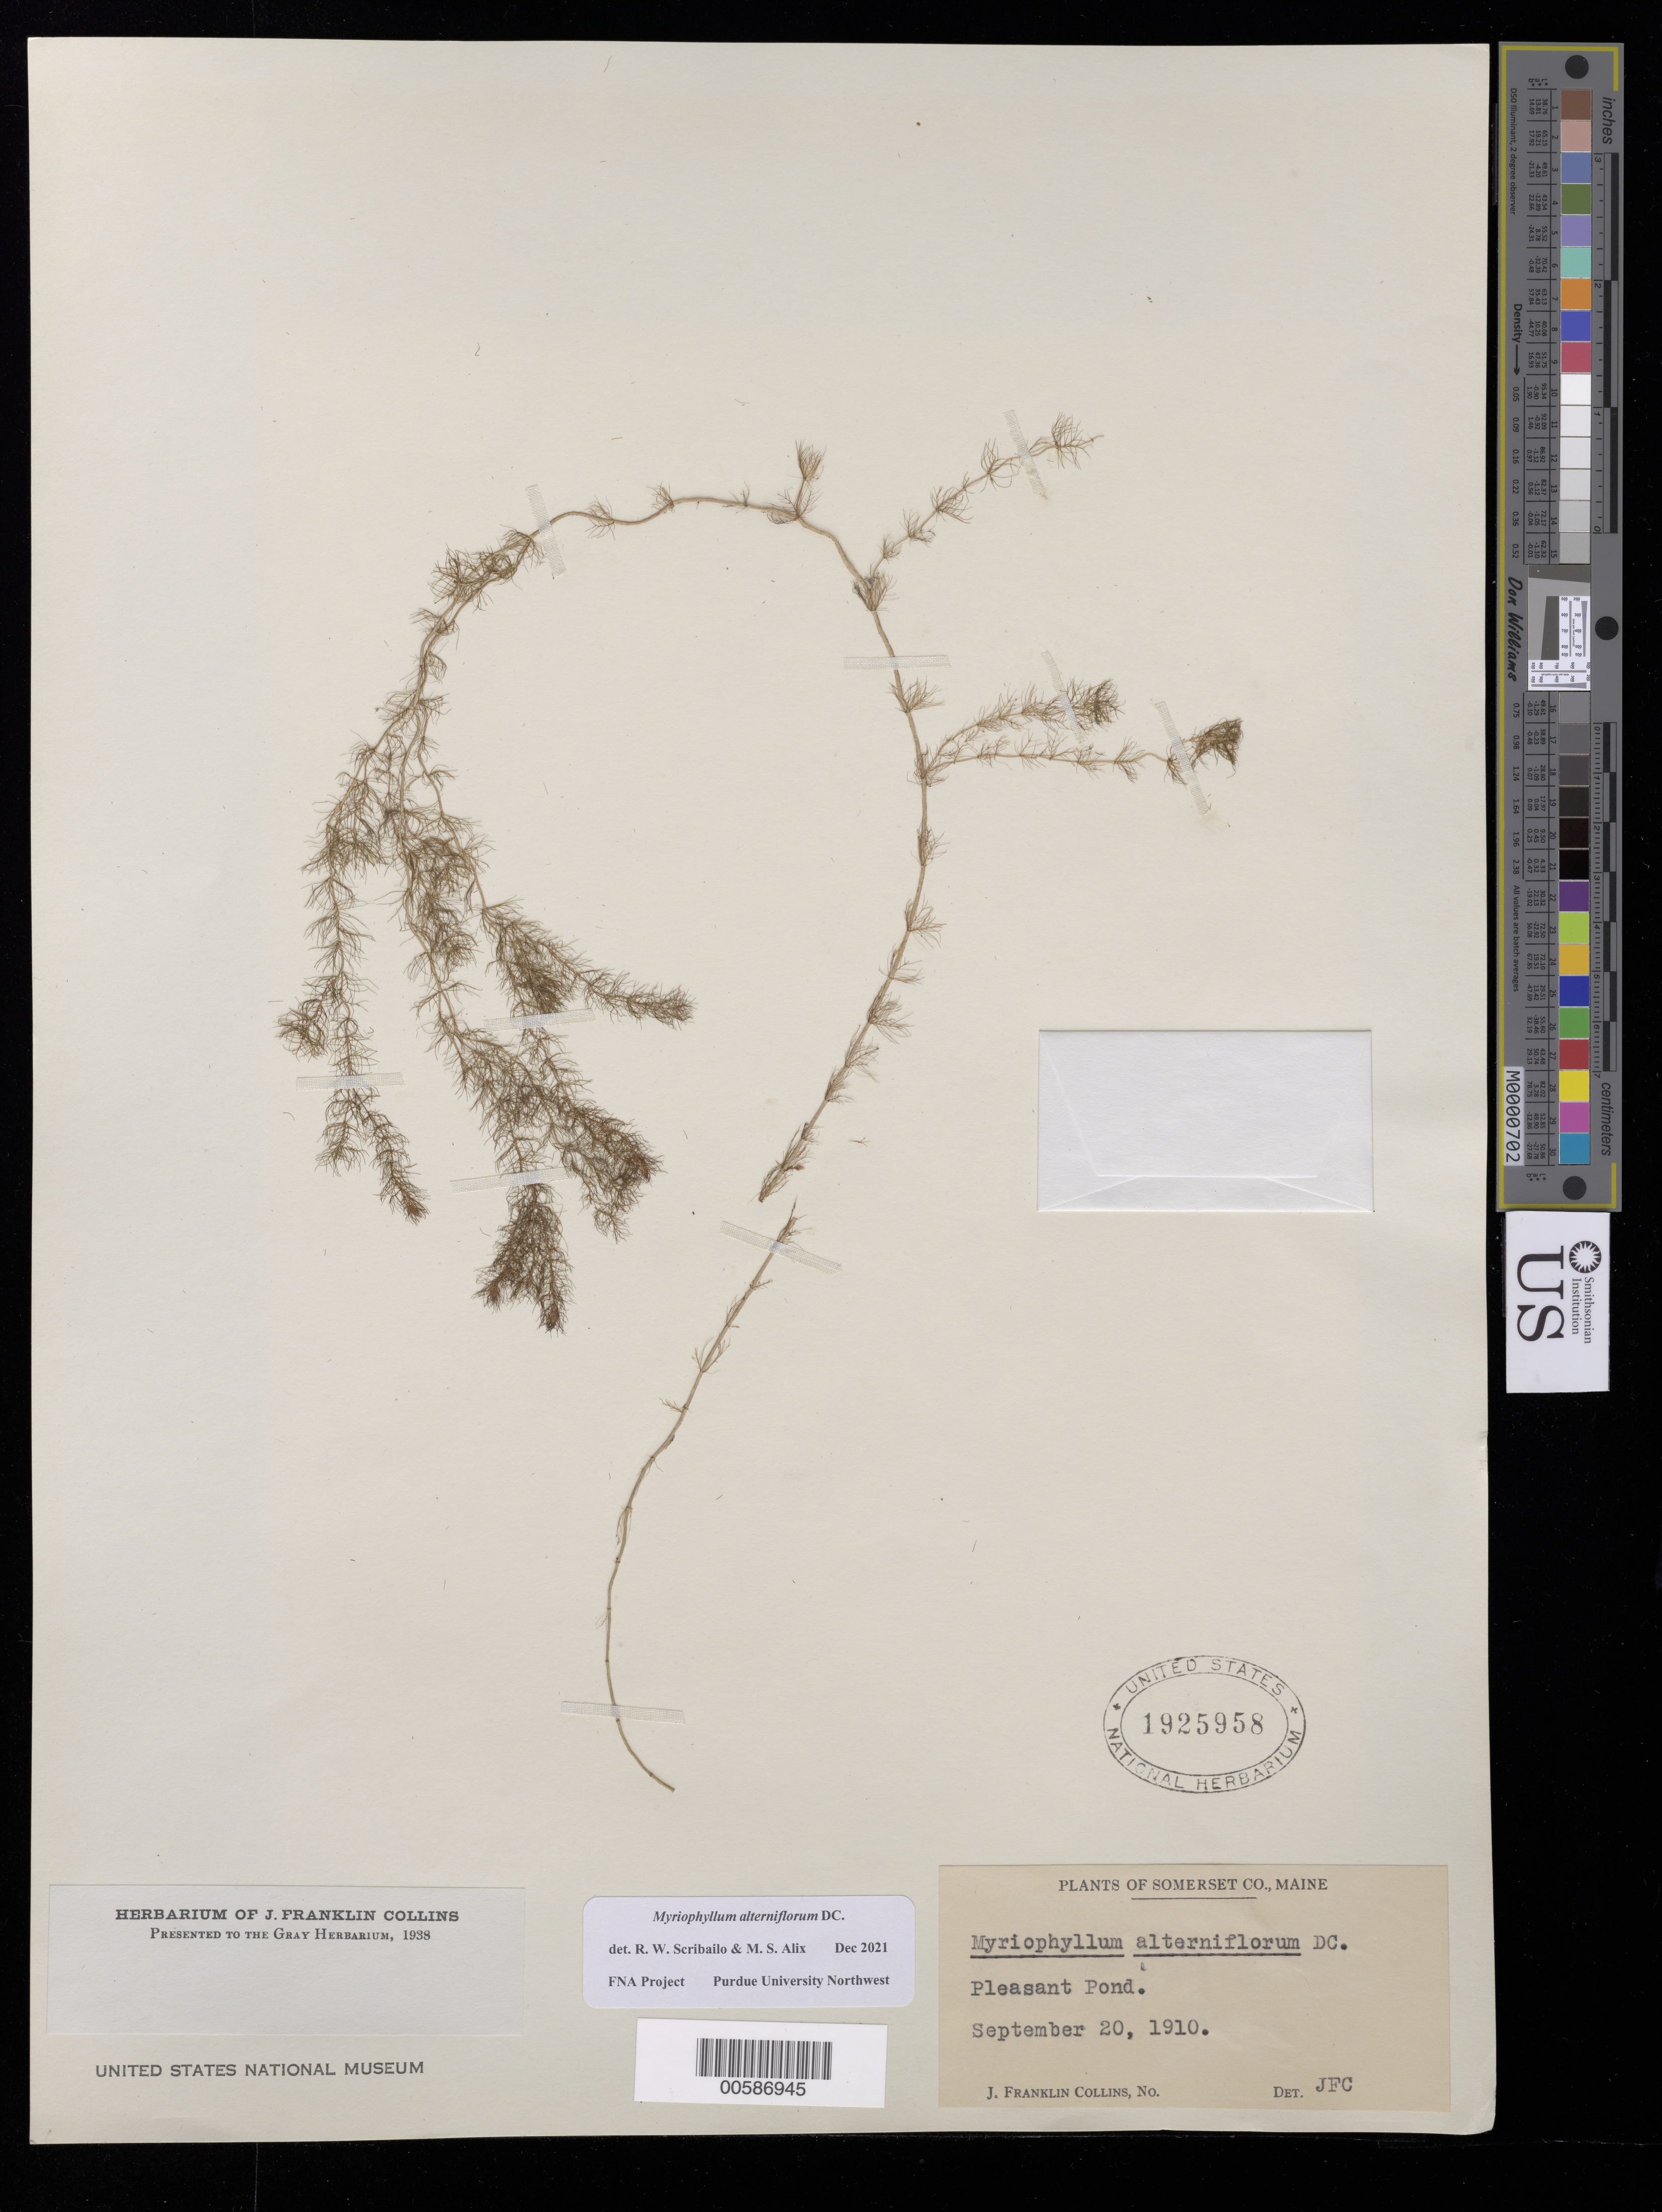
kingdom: Plantae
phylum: Tracheophyta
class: Magnoliopsida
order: Saxifragales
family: Haloragaceae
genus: Myriophyllum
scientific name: Myriophyllum alterniflorum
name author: DC.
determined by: Scribailo, R. W.; Alix, M. S.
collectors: J. Collins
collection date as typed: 20 Sep 1910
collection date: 1910-09-20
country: United States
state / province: Maine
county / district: Somerset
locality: Pleasant Pond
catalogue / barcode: US 1925958